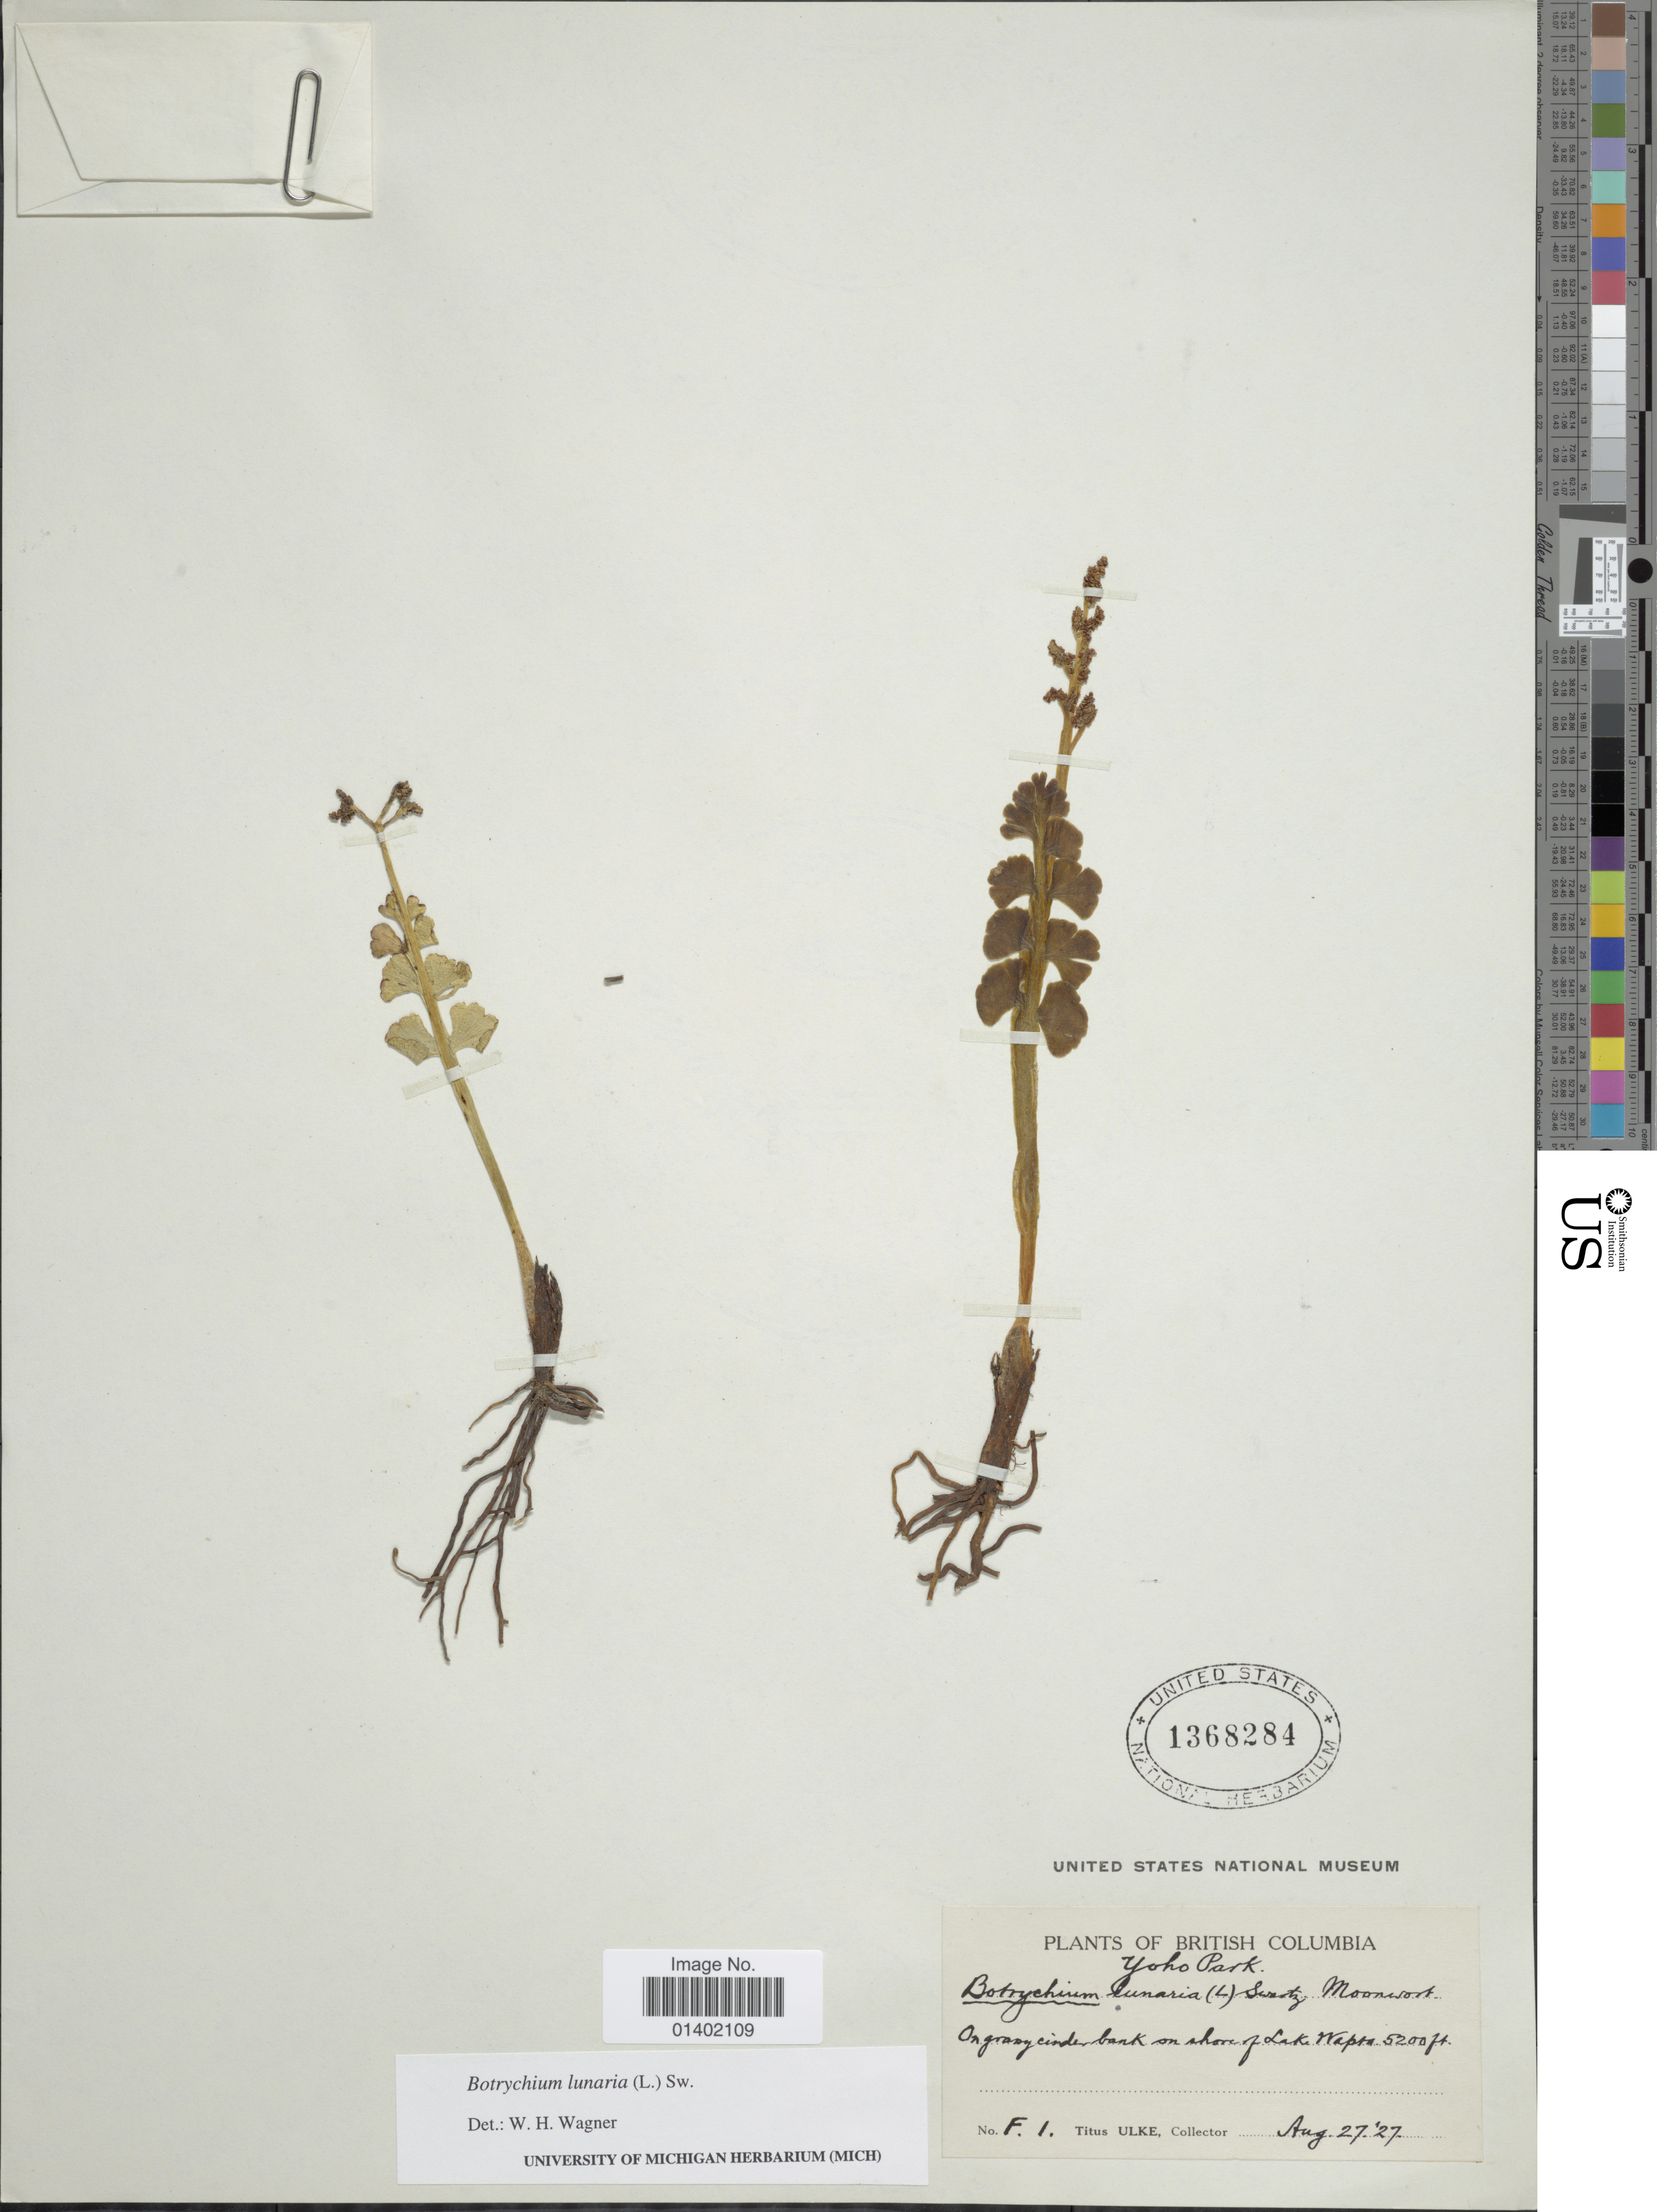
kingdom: Plantae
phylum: Tracheophyta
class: Polypodiopsida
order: Ophioglossales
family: Ophioglossaceae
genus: Botrychium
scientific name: Botrychium lunaria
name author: (L.) Sw.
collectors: T. Ulke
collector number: F. 1.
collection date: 1927-08-27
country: Canada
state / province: British Columbia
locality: Yoho Park, on gravy side bank on shore of Lake Wapta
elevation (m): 1585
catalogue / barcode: US 1368284